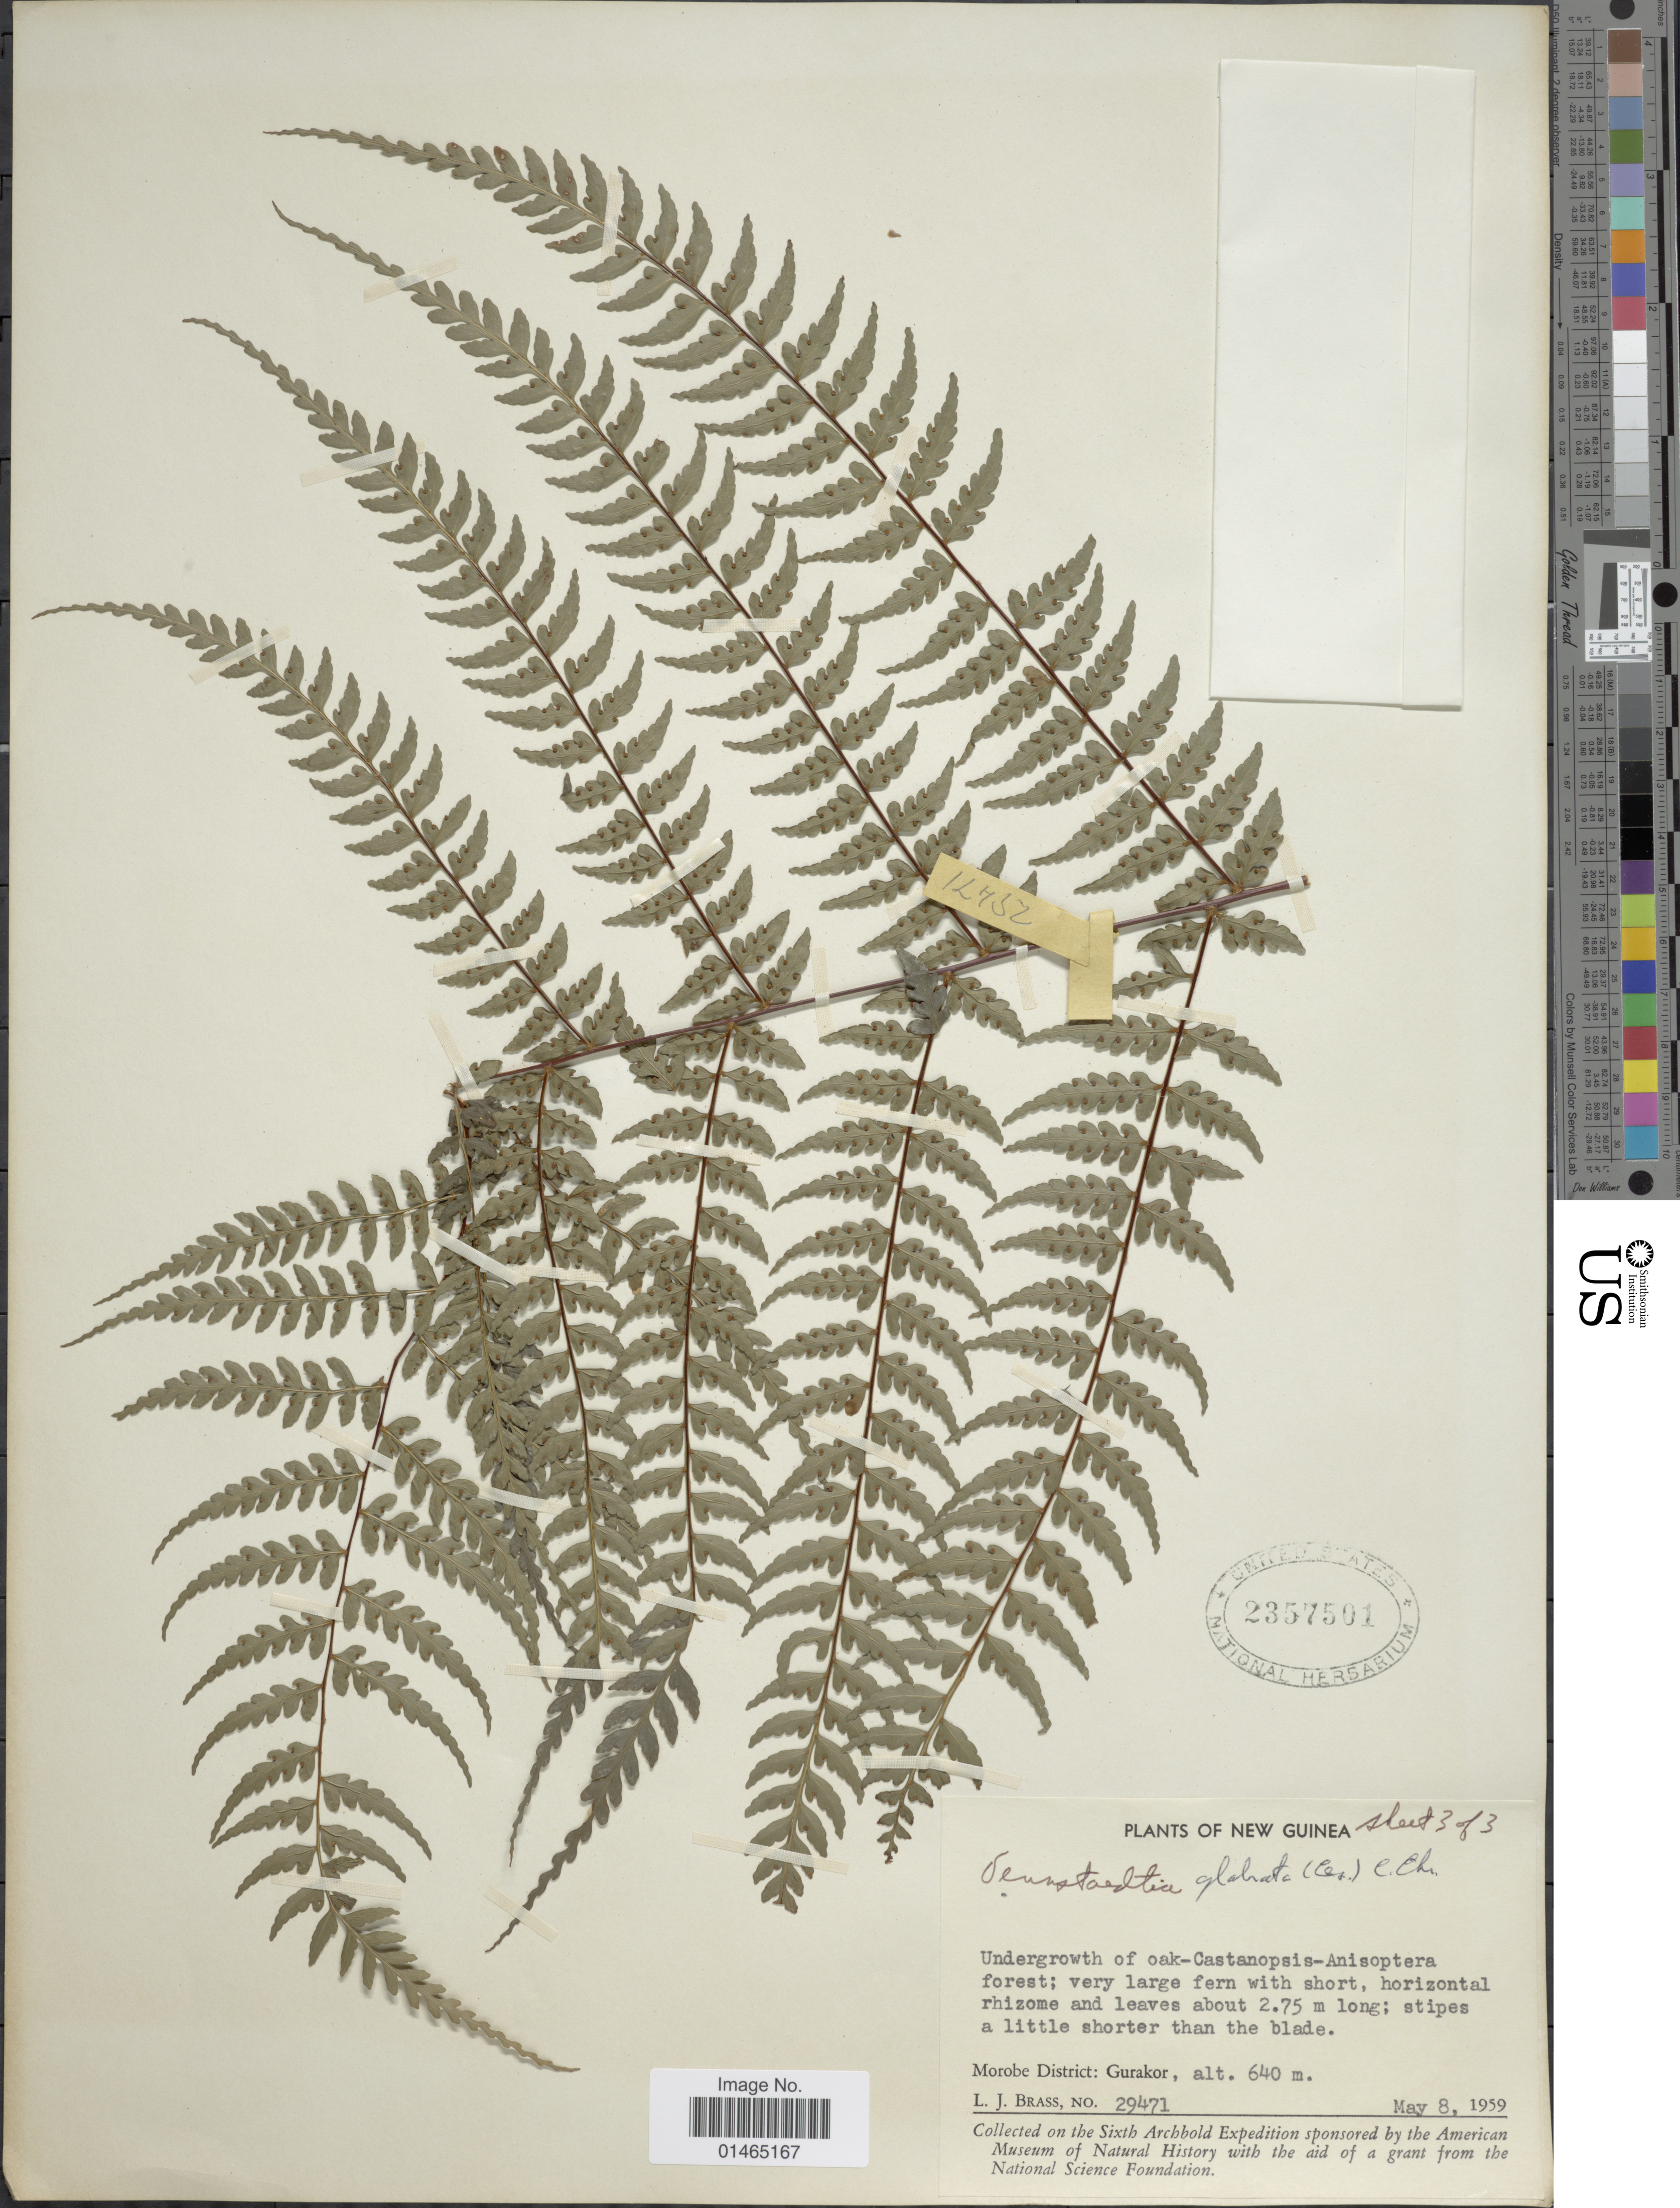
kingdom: Plantae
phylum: Tracheophyta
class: Polypodiopsida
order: Polypodiales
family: Dennstaedtiaceae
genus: Dennstaedtia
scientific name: Dennstaedtia glabrata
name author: (Ces.) C. Chr.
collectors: L. J. Brass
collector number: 29471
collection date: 1959-05-08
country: Papua New Guinea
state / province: Morobe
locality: New Guinea. Gurakor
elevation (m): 640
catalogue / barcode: US 2357501